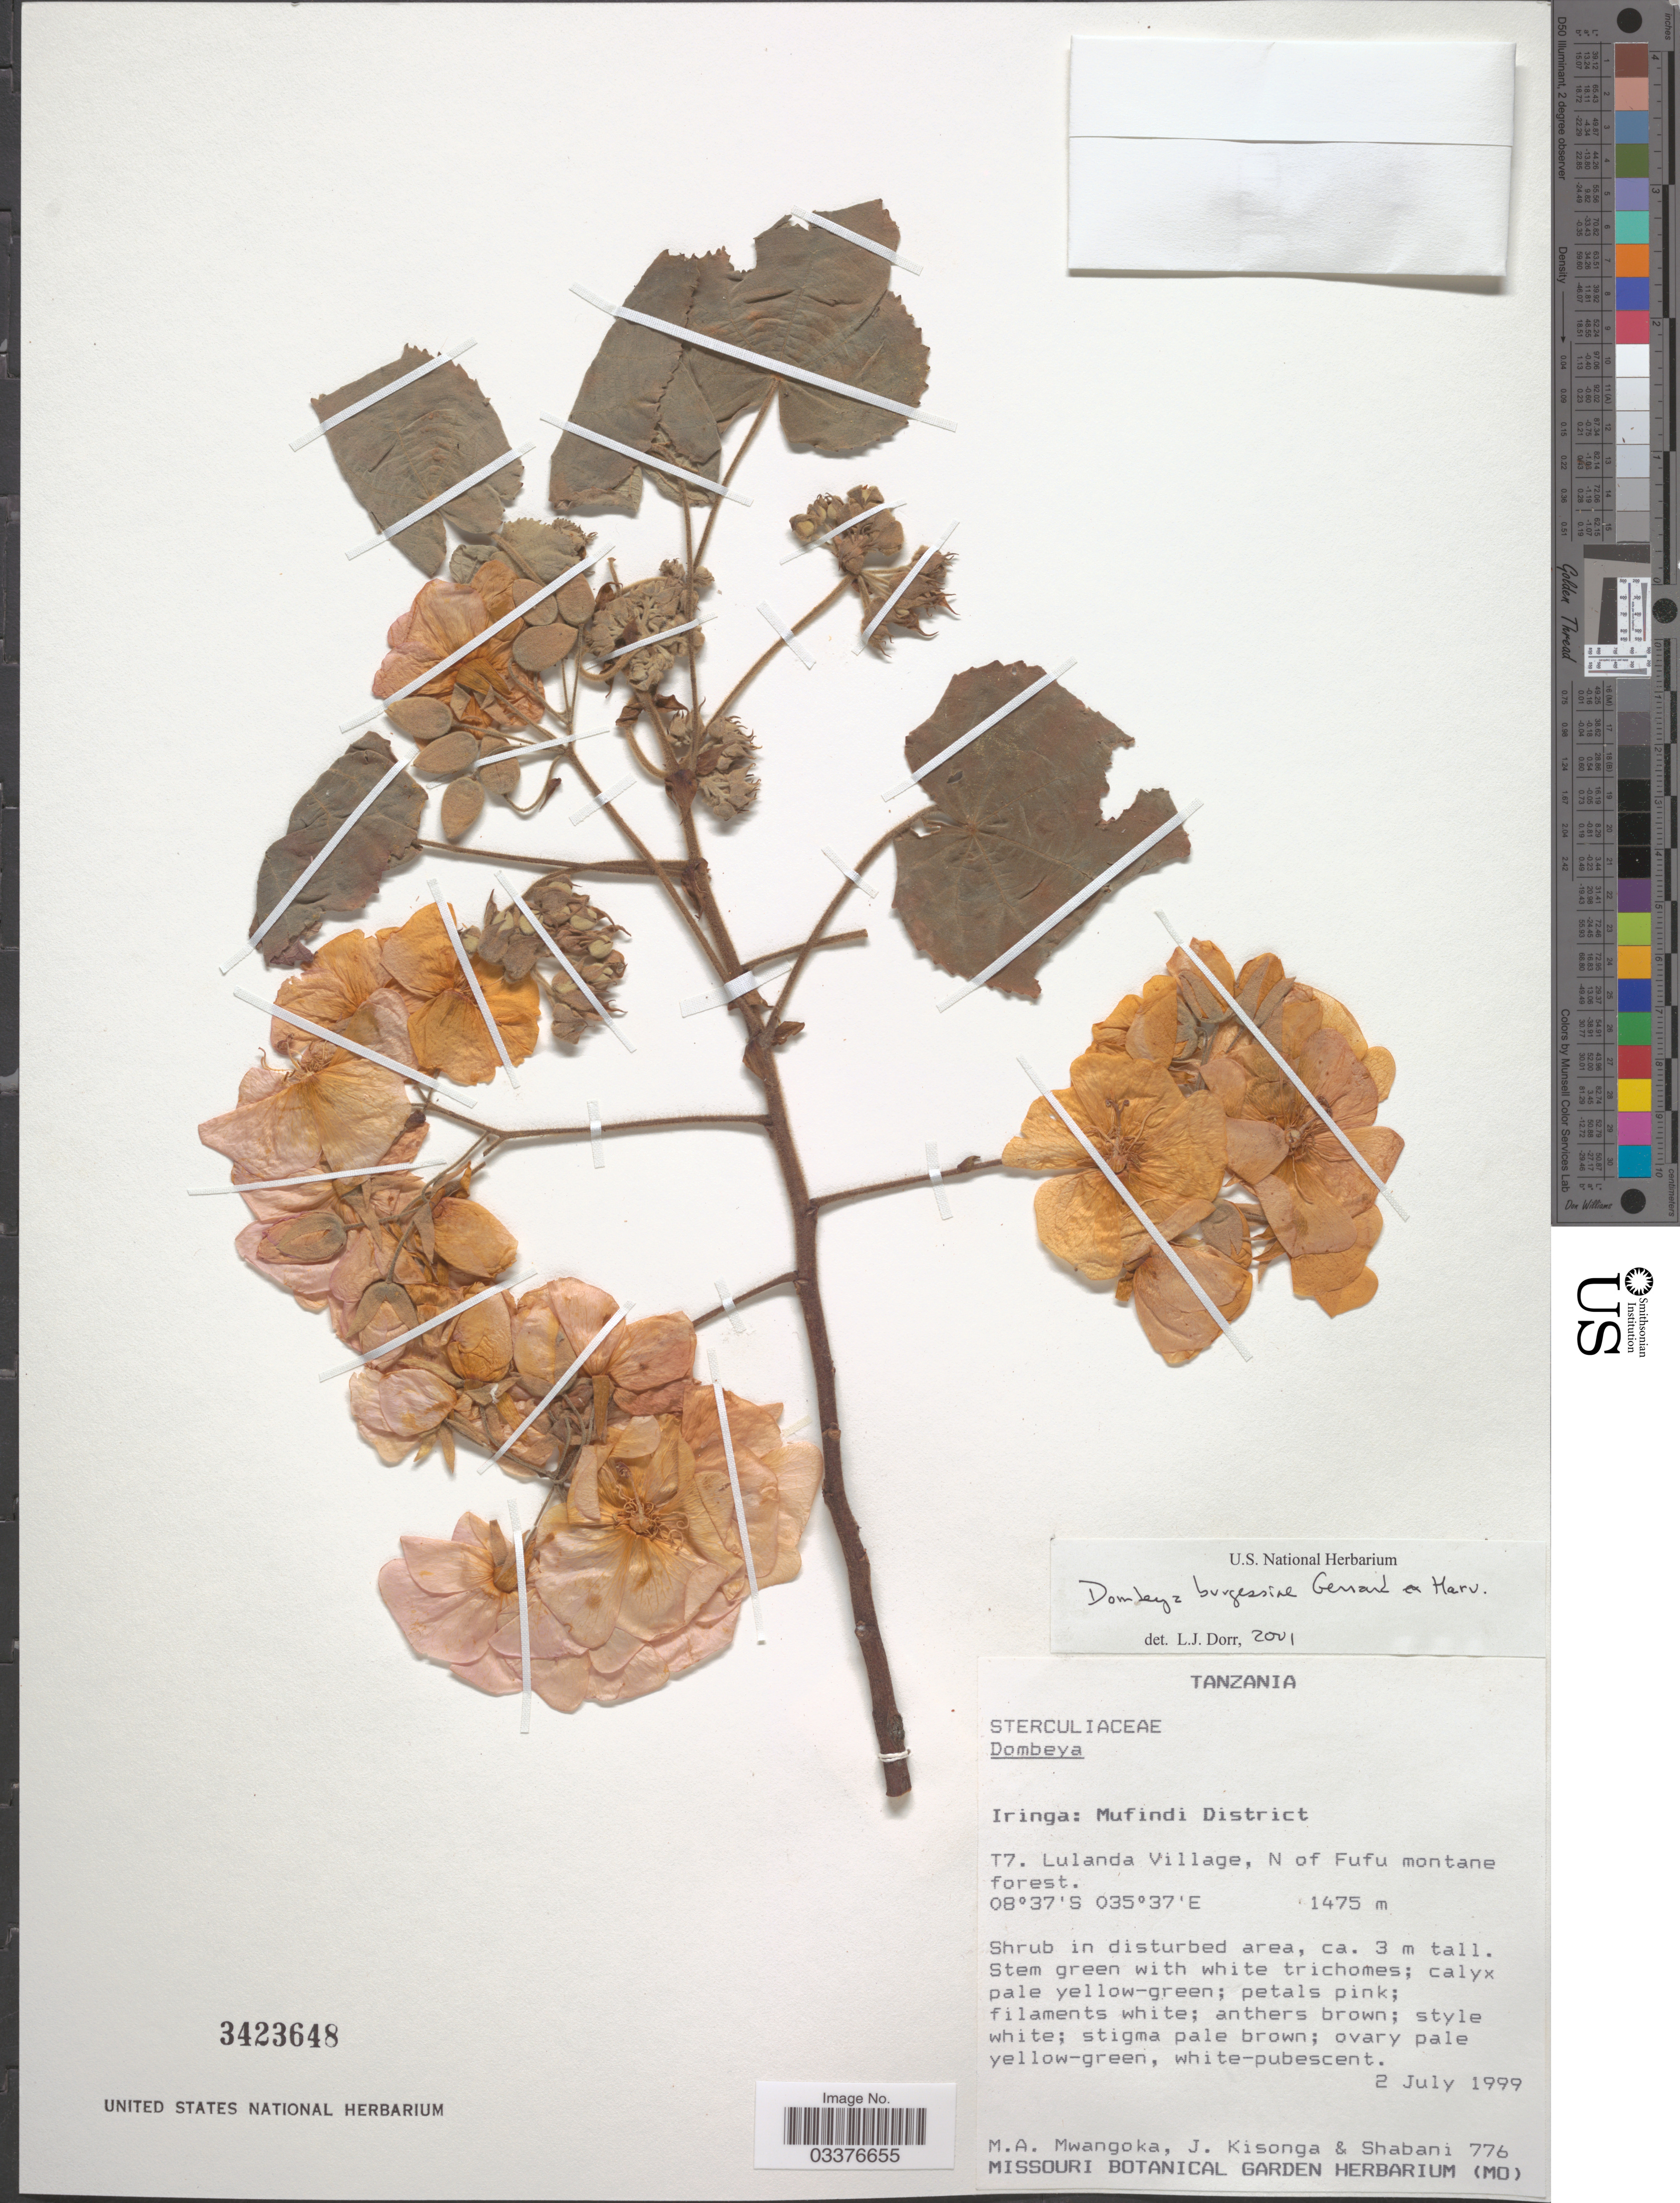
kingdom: Plantae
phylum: Tracheophyta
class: Magnoliopsida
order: Malvales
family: Malvaceae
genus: Dombeya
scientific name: Dombeya burgessiae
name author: Gerrard ex Harv.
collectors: M. A. Mwangoka, J. Kisonga & -. Shabani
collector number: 776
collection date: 1999-07-02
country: Tanzania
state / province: Iringa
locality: Mufindi District. T7. Lulanda Village, N of Fufu montane forest.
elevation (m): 1475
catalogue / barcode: US 3423648